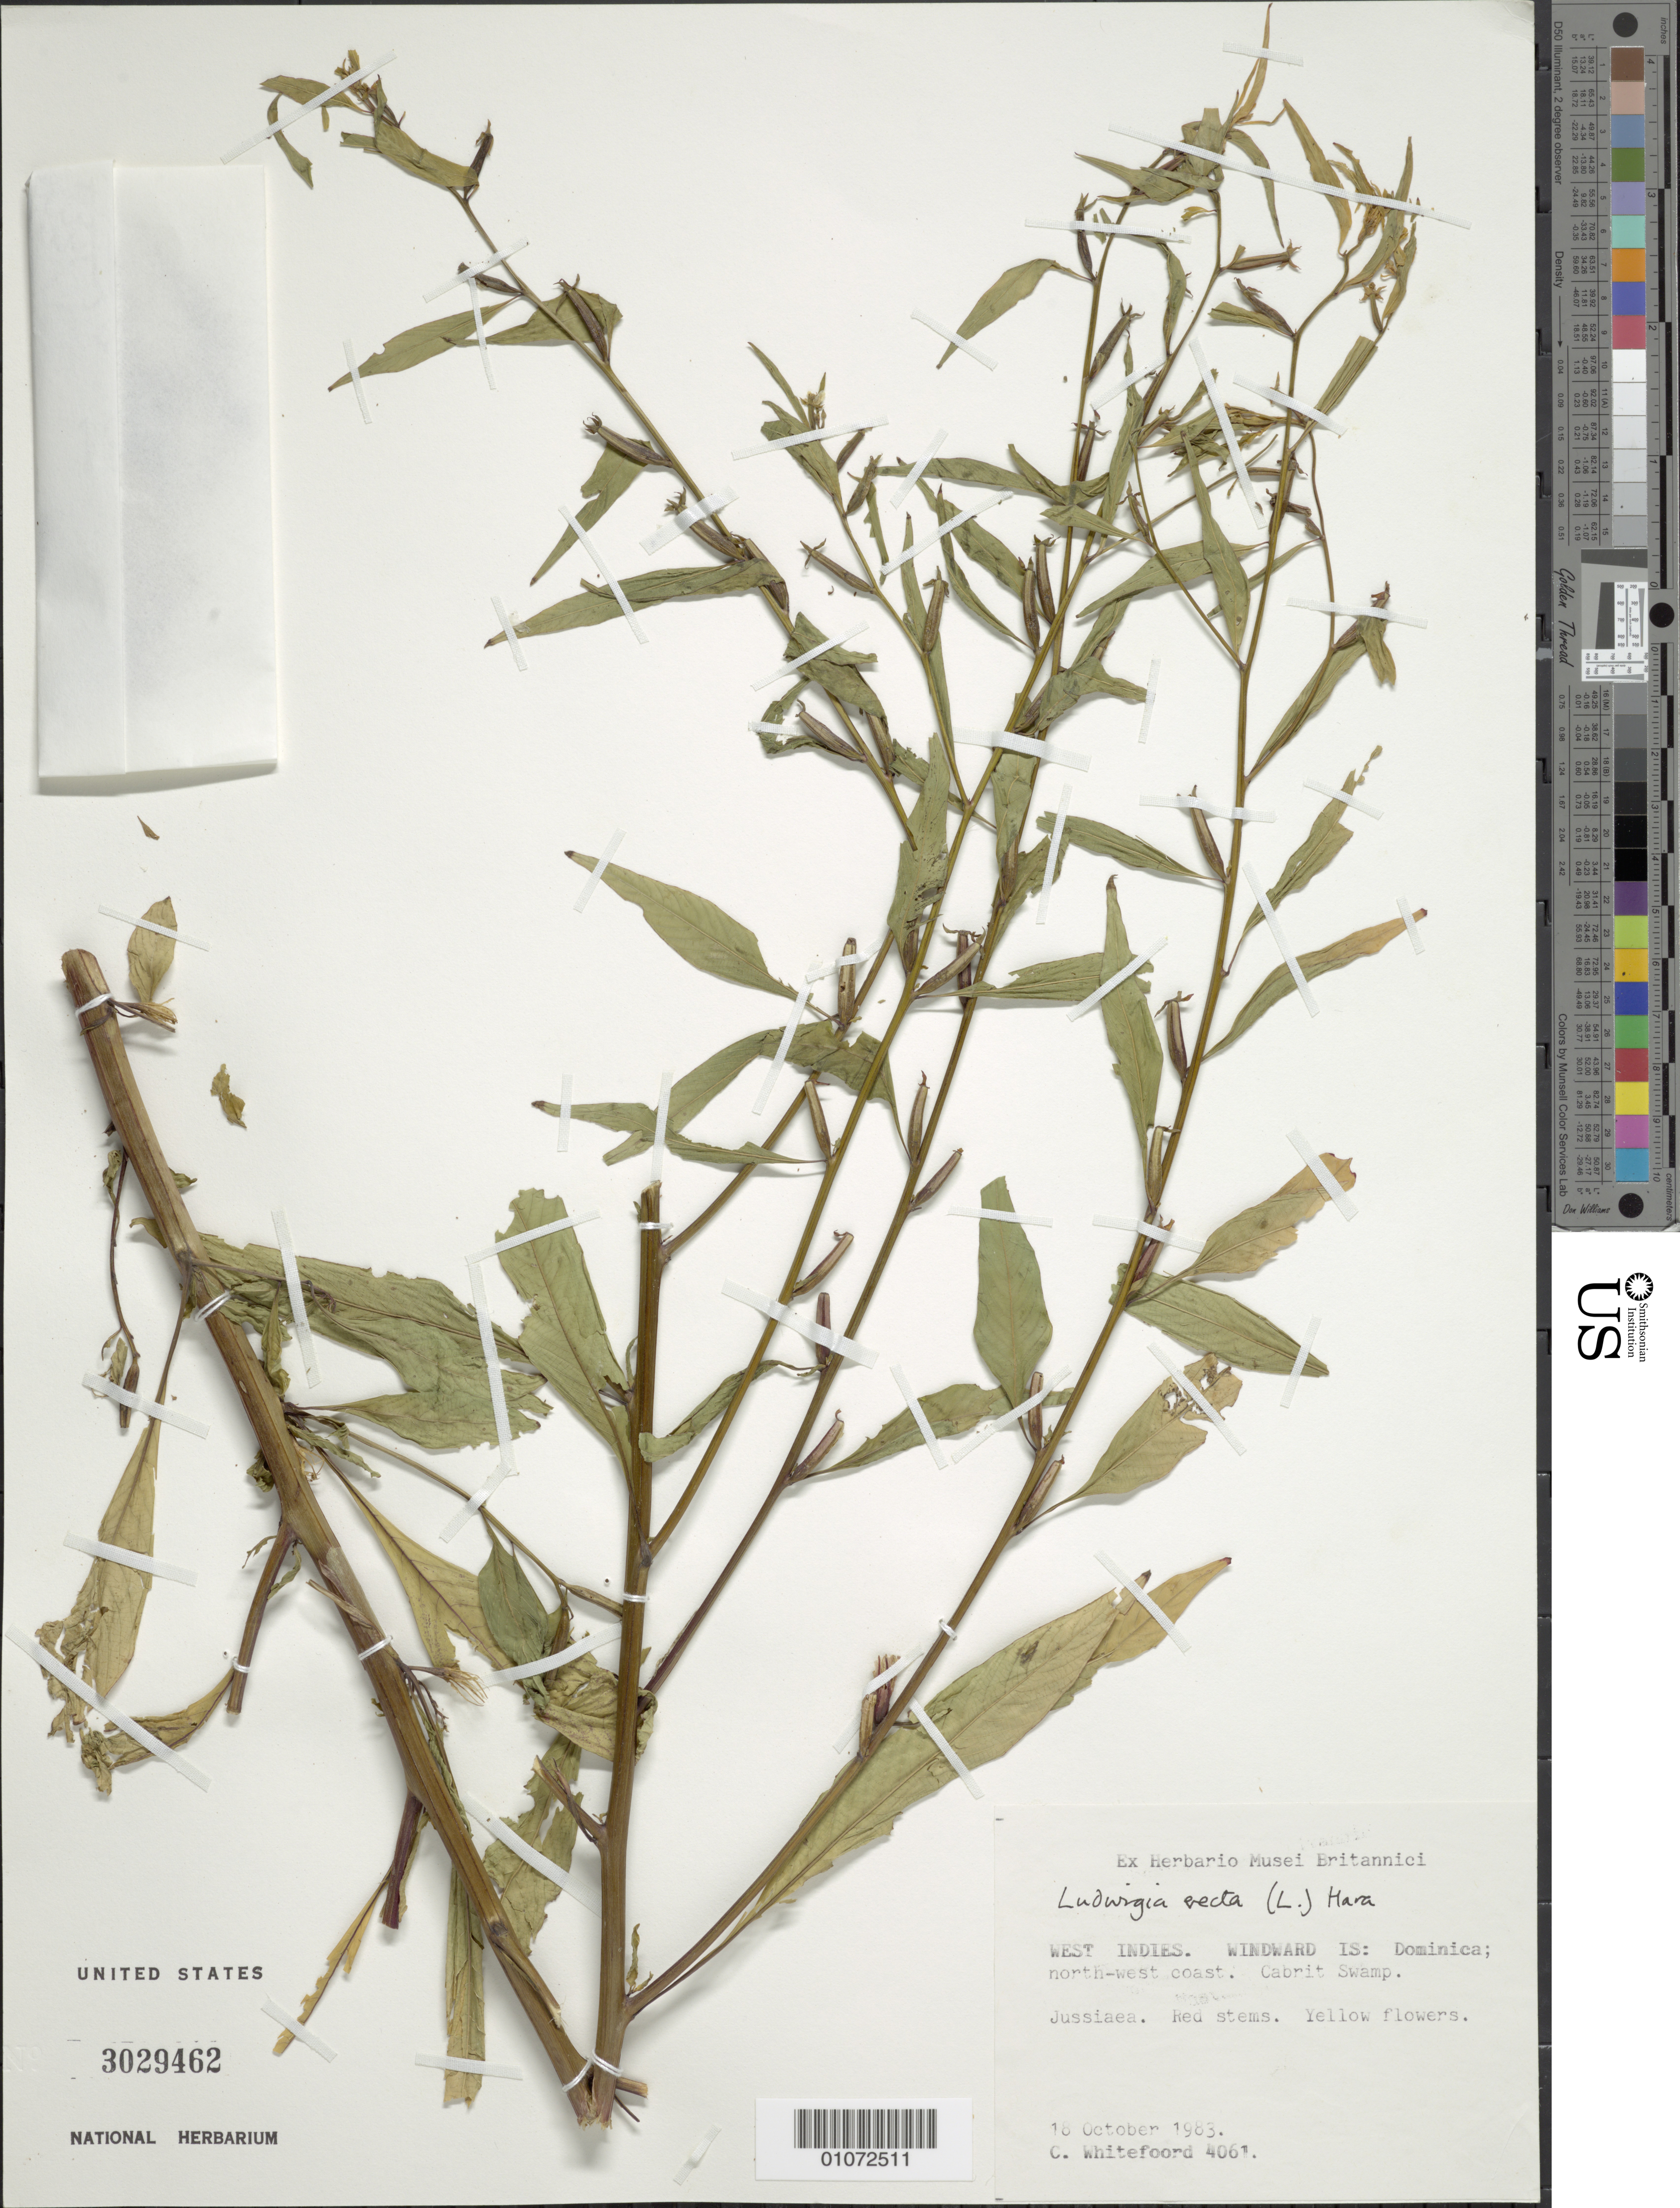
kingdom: Plantae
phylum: Tracheophyta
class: Magnoliopsida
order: Myrtales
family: Onagraceae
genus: Ludwigia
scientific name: Ludwigia erecta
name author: (L.) H. Hara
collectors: C. Whitefoord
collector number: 4061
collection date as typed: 10 Oct 1983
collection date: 1983-10-10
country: Dominica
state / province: St. John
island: Dominica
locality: Cabrit swamp.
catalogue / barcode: US 3029462